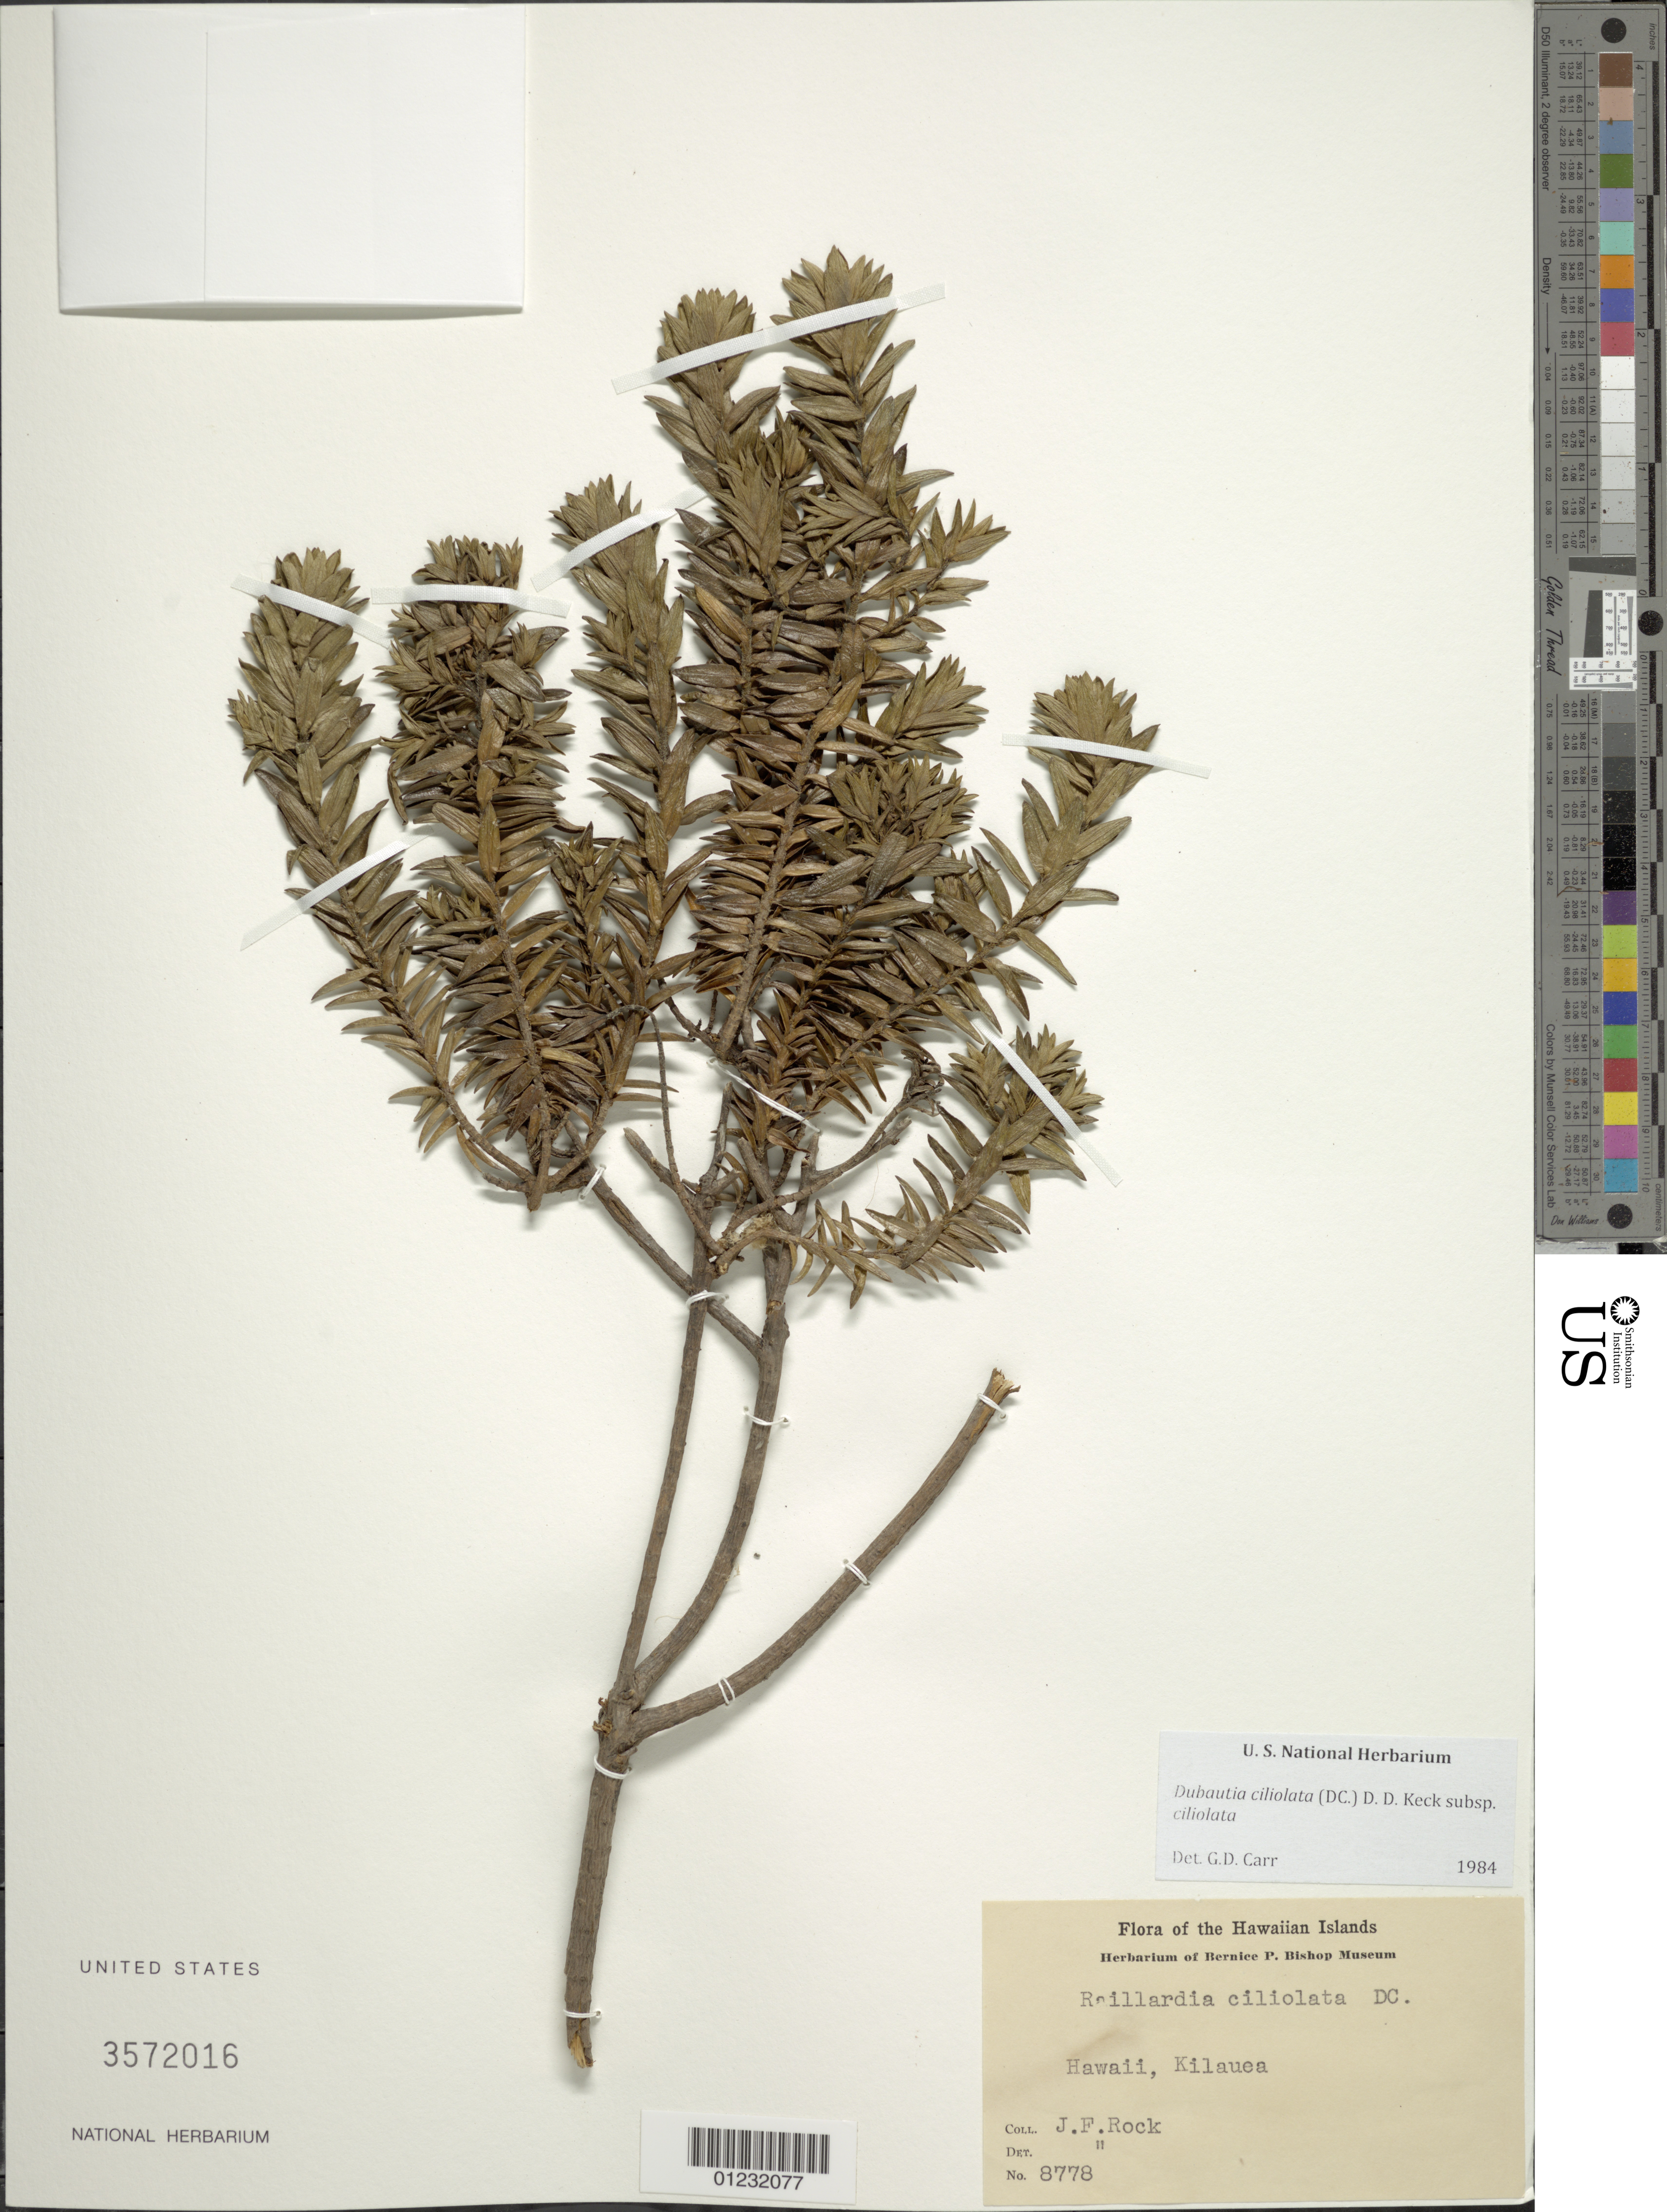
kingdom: Plantae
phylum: Tracheophyta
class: Magnoliopsida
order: Asterales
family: Asteraceae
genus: Dubautia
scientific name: Dubautia ciliolata subsp. ciliolata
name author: (DC.) D.D. Keck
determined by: Carr, G. D.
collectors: J. F. Rock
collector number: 8778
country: United States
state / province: Hawaii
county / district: Hawaii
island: Hawaii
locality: Kilauea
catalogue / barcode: US 3572016